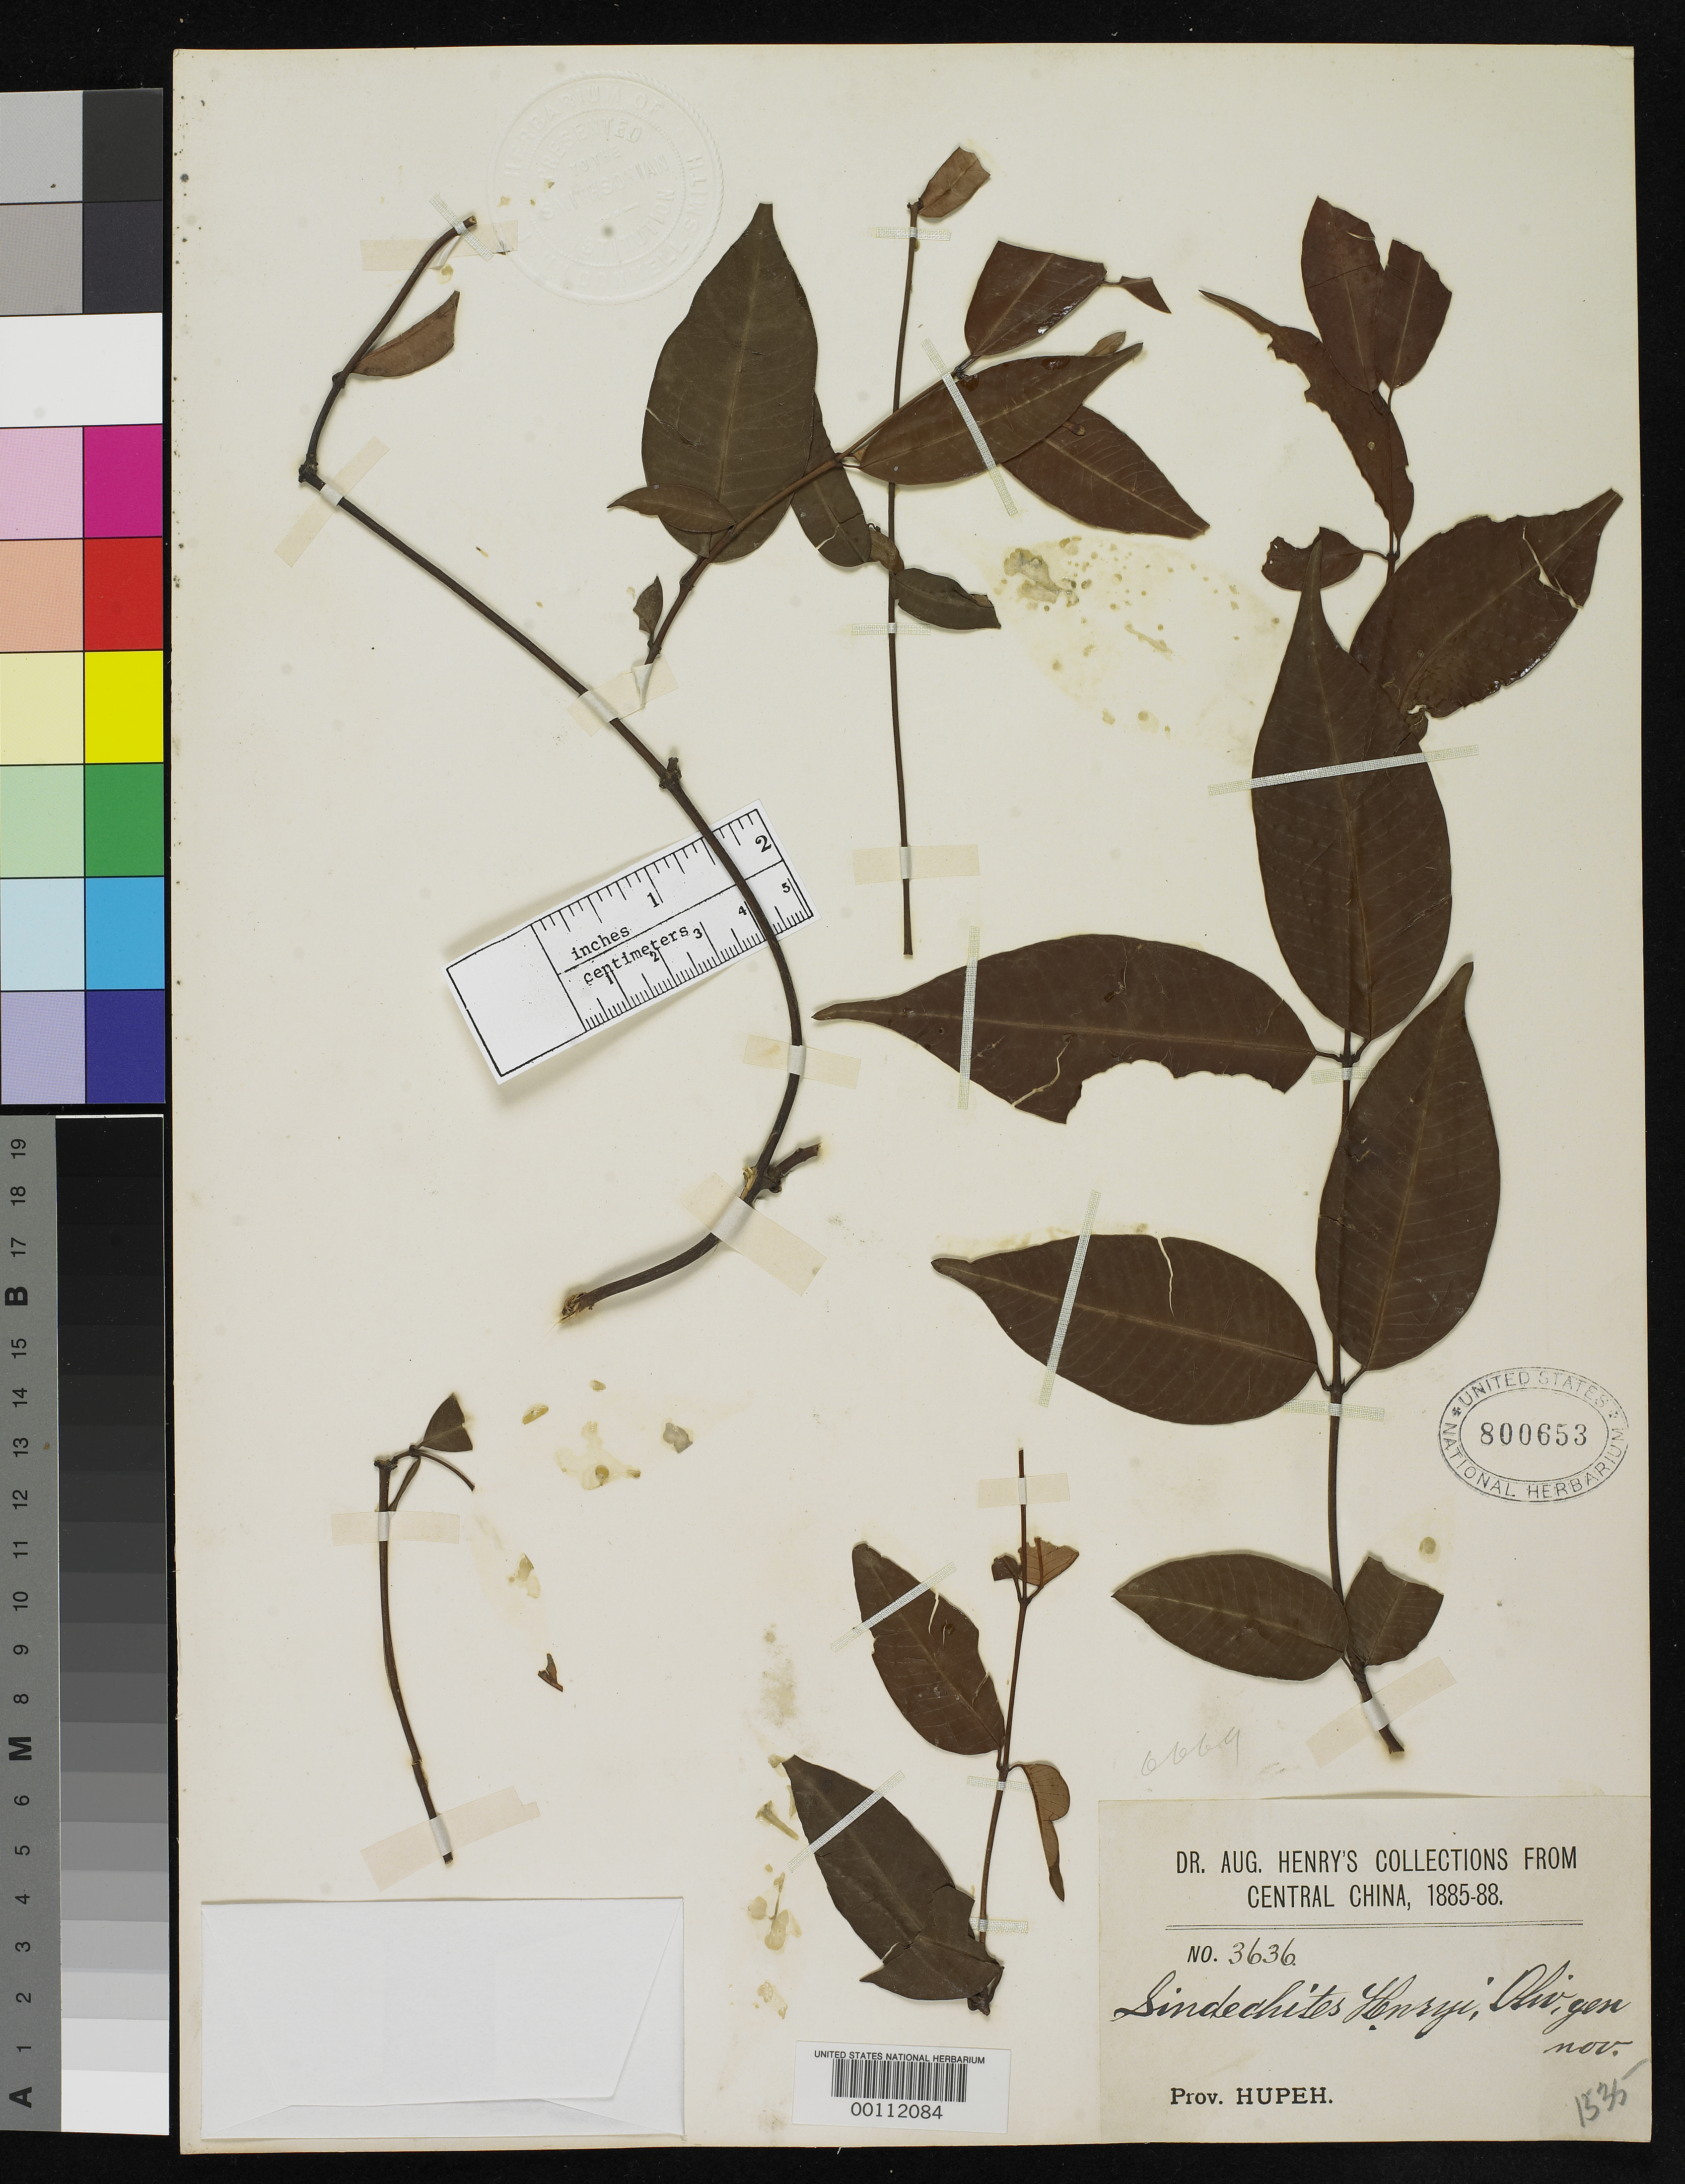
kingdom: Plantae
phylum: Tracheophyta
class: Magnoliopsida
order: Gentianales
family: Apocynaceae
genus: Sindechites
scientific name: Sindechites henryi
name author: Oliv. in Hook. f.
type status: Isotype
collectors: A. Henry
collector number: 3636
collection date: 1885/1888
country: China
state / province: Hubei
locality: Central China. Prov. Hupeh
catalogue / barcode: US 800653